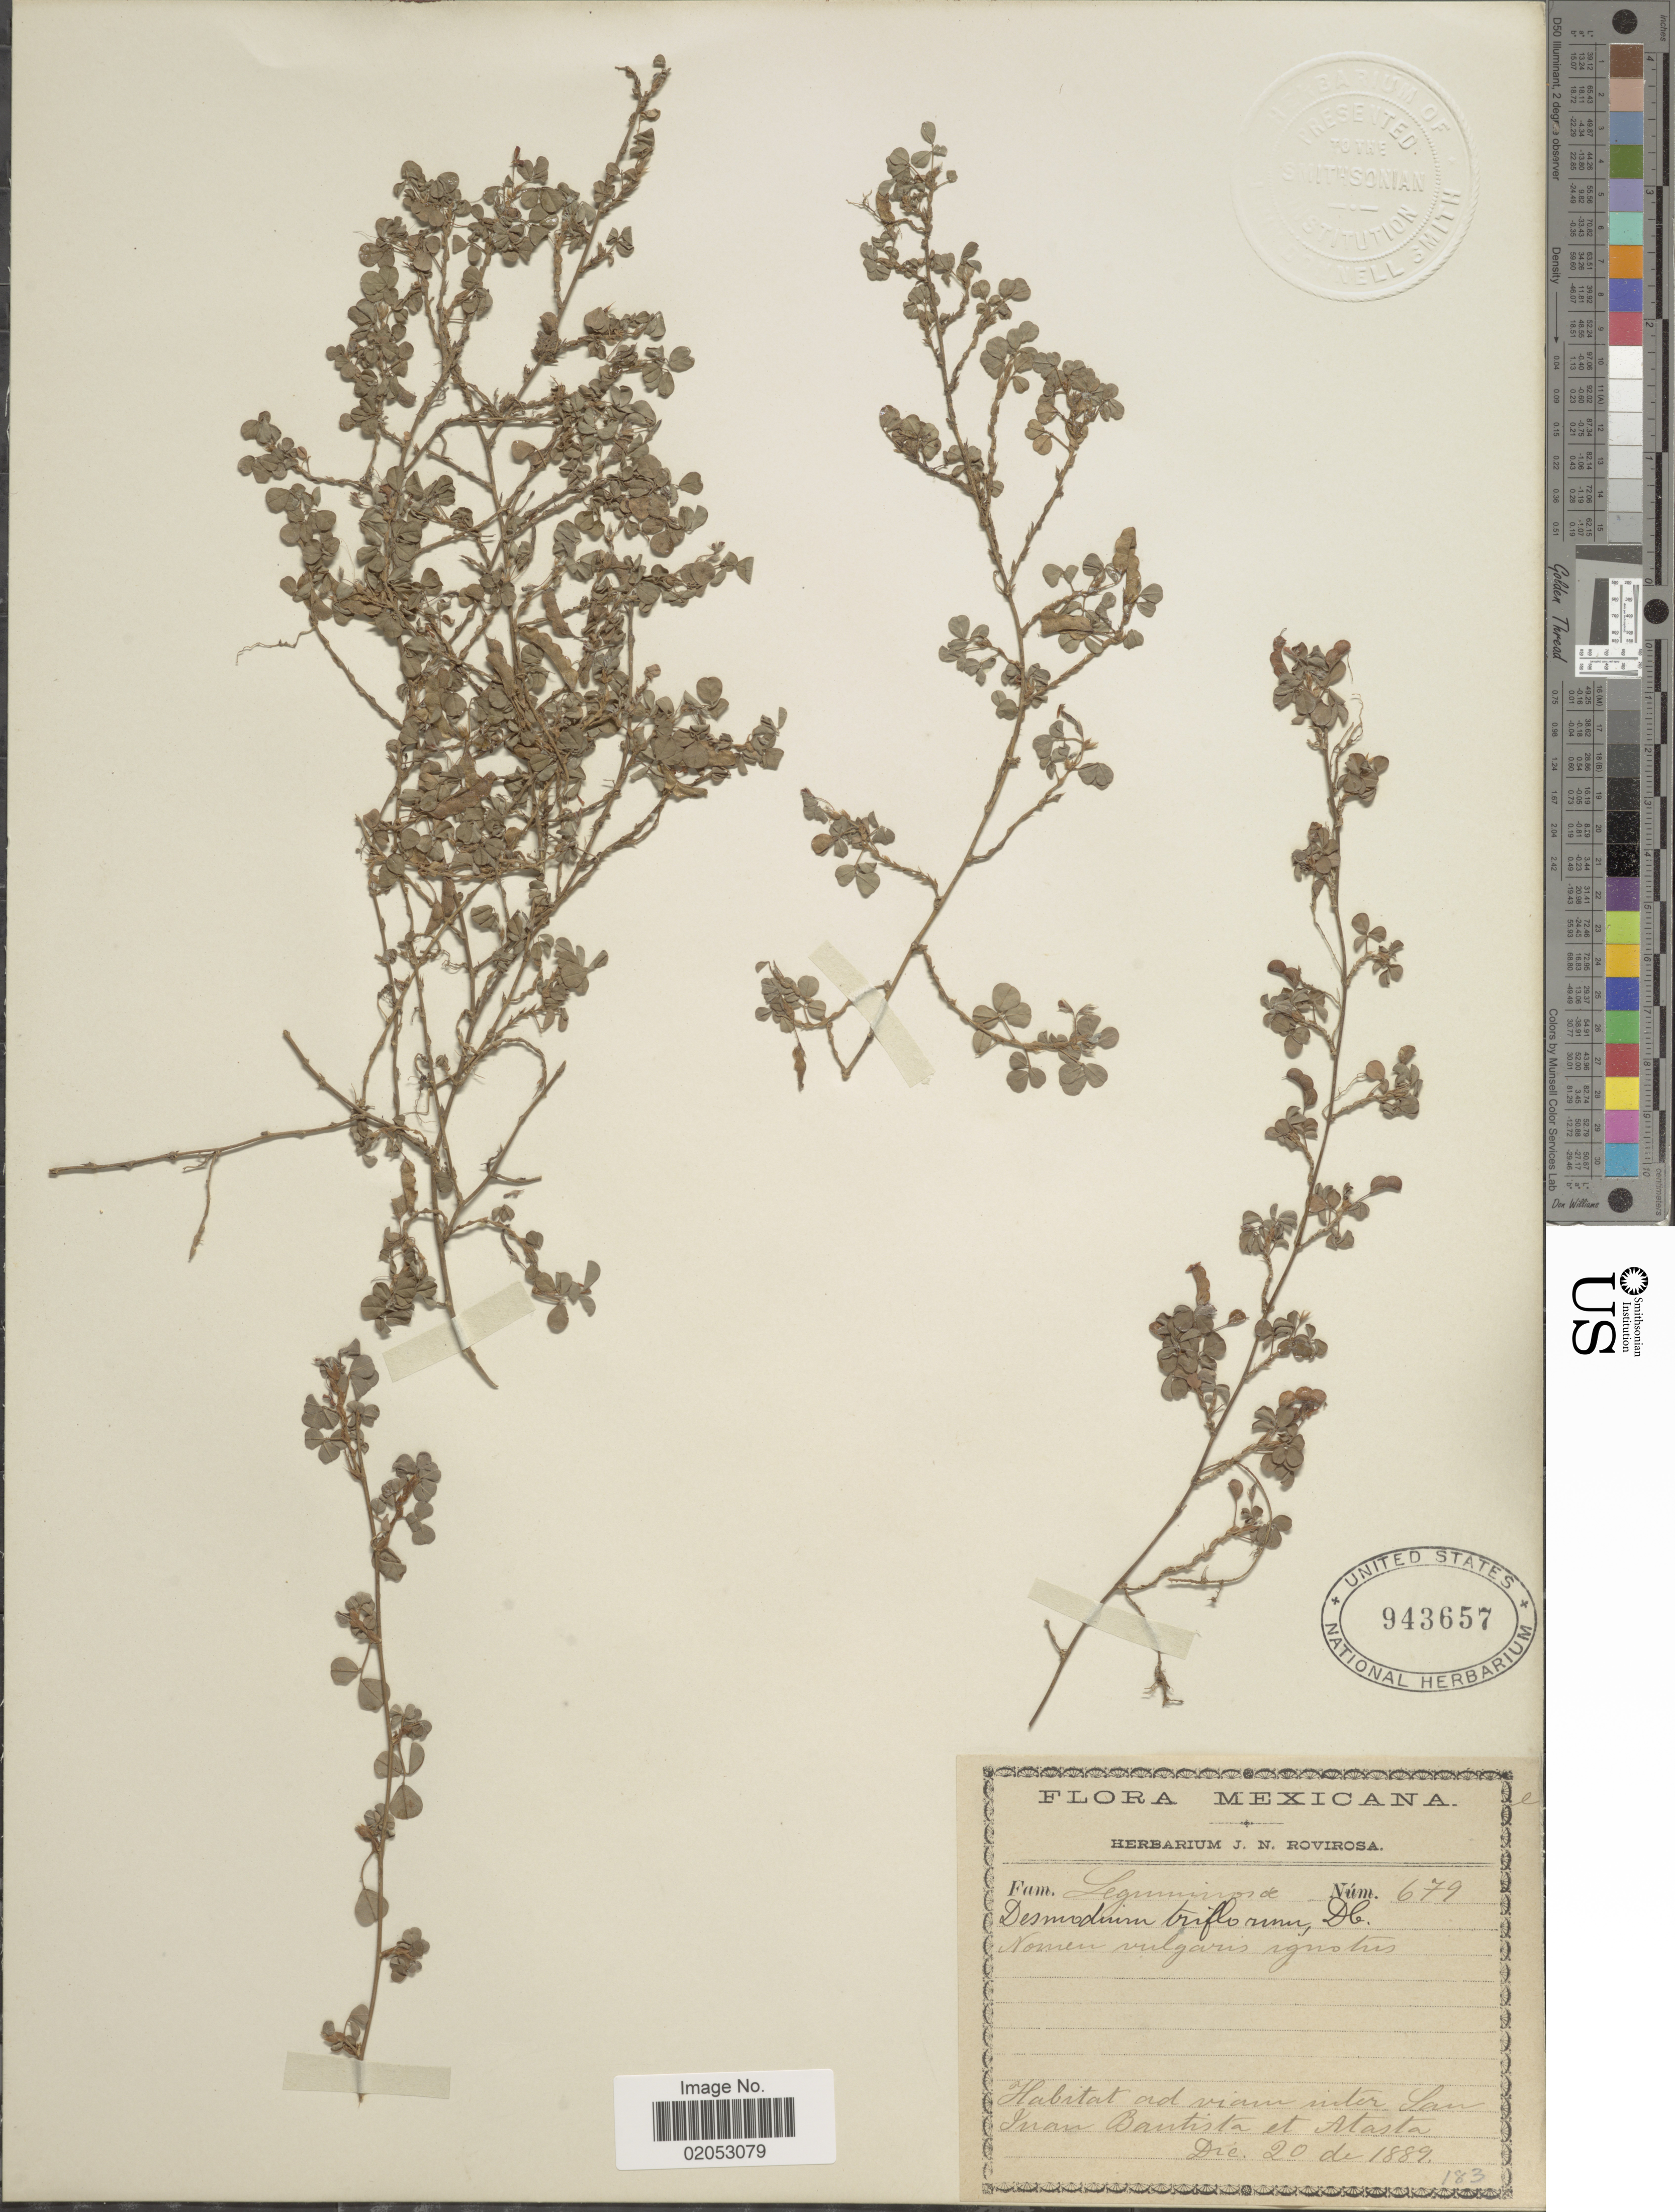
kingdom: Plantae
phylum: Tracheophyta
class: Magnoliopsida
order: Fabales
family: Fabaceae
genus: Grona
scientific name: Grona triflora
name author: (L.) H. Ohashi & K. Ohashi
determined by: Strong, Mark T., (BOT), Smithsonian Institution - National Museum of Natural History (UNITED STATES)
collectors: ex herb. J. N. Rovirosa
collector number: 679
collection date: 1889-12-20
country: Mexico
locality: Ad viam inter San Juan Bautista et Atasta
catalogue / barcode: US 943657